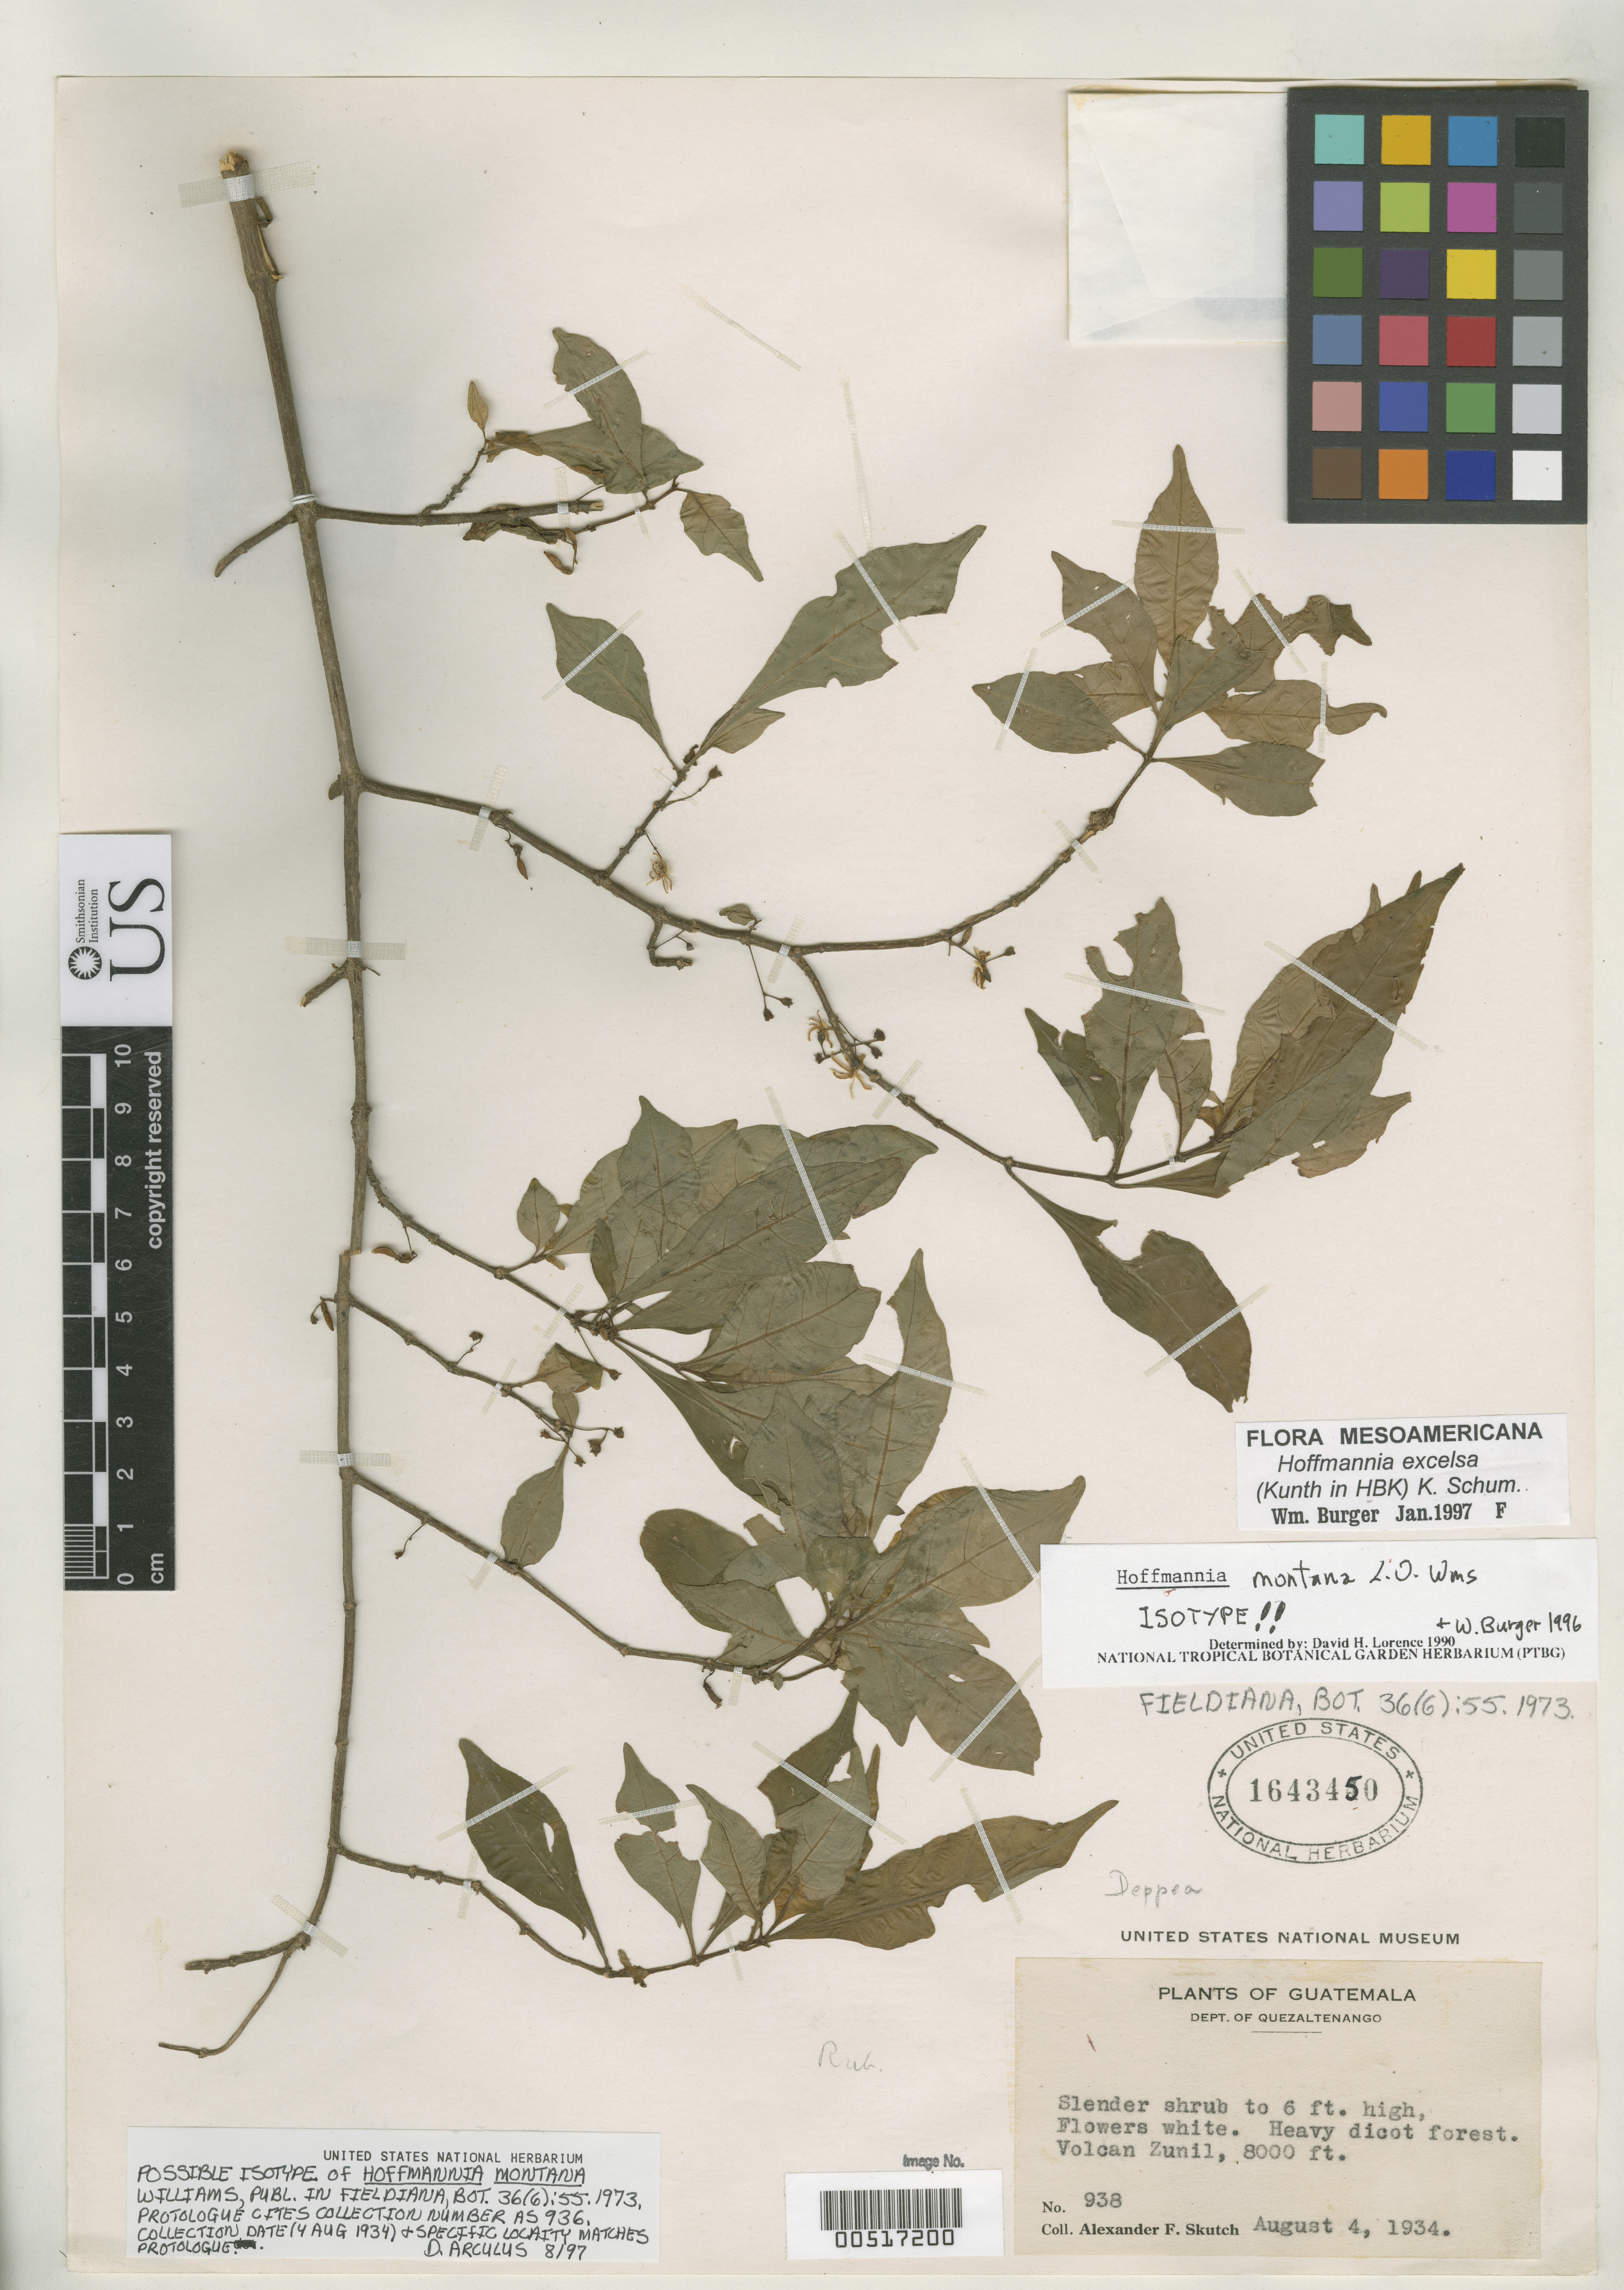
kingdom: Plantae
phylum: Tracheophyta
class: Magnoliopsida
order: Gentianales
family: Rubiaceae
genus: Hoffmannia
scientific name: Hoffmannia montana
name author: L.O. Williams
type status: Possible Isotype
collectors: A. F. Skutch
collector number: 936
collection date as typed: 04 Aug 1934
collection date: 1934-08-04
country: Guatemala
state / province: Quetzaltenango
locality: Volcan Zunil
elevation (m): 2438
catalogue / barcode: US 1643450